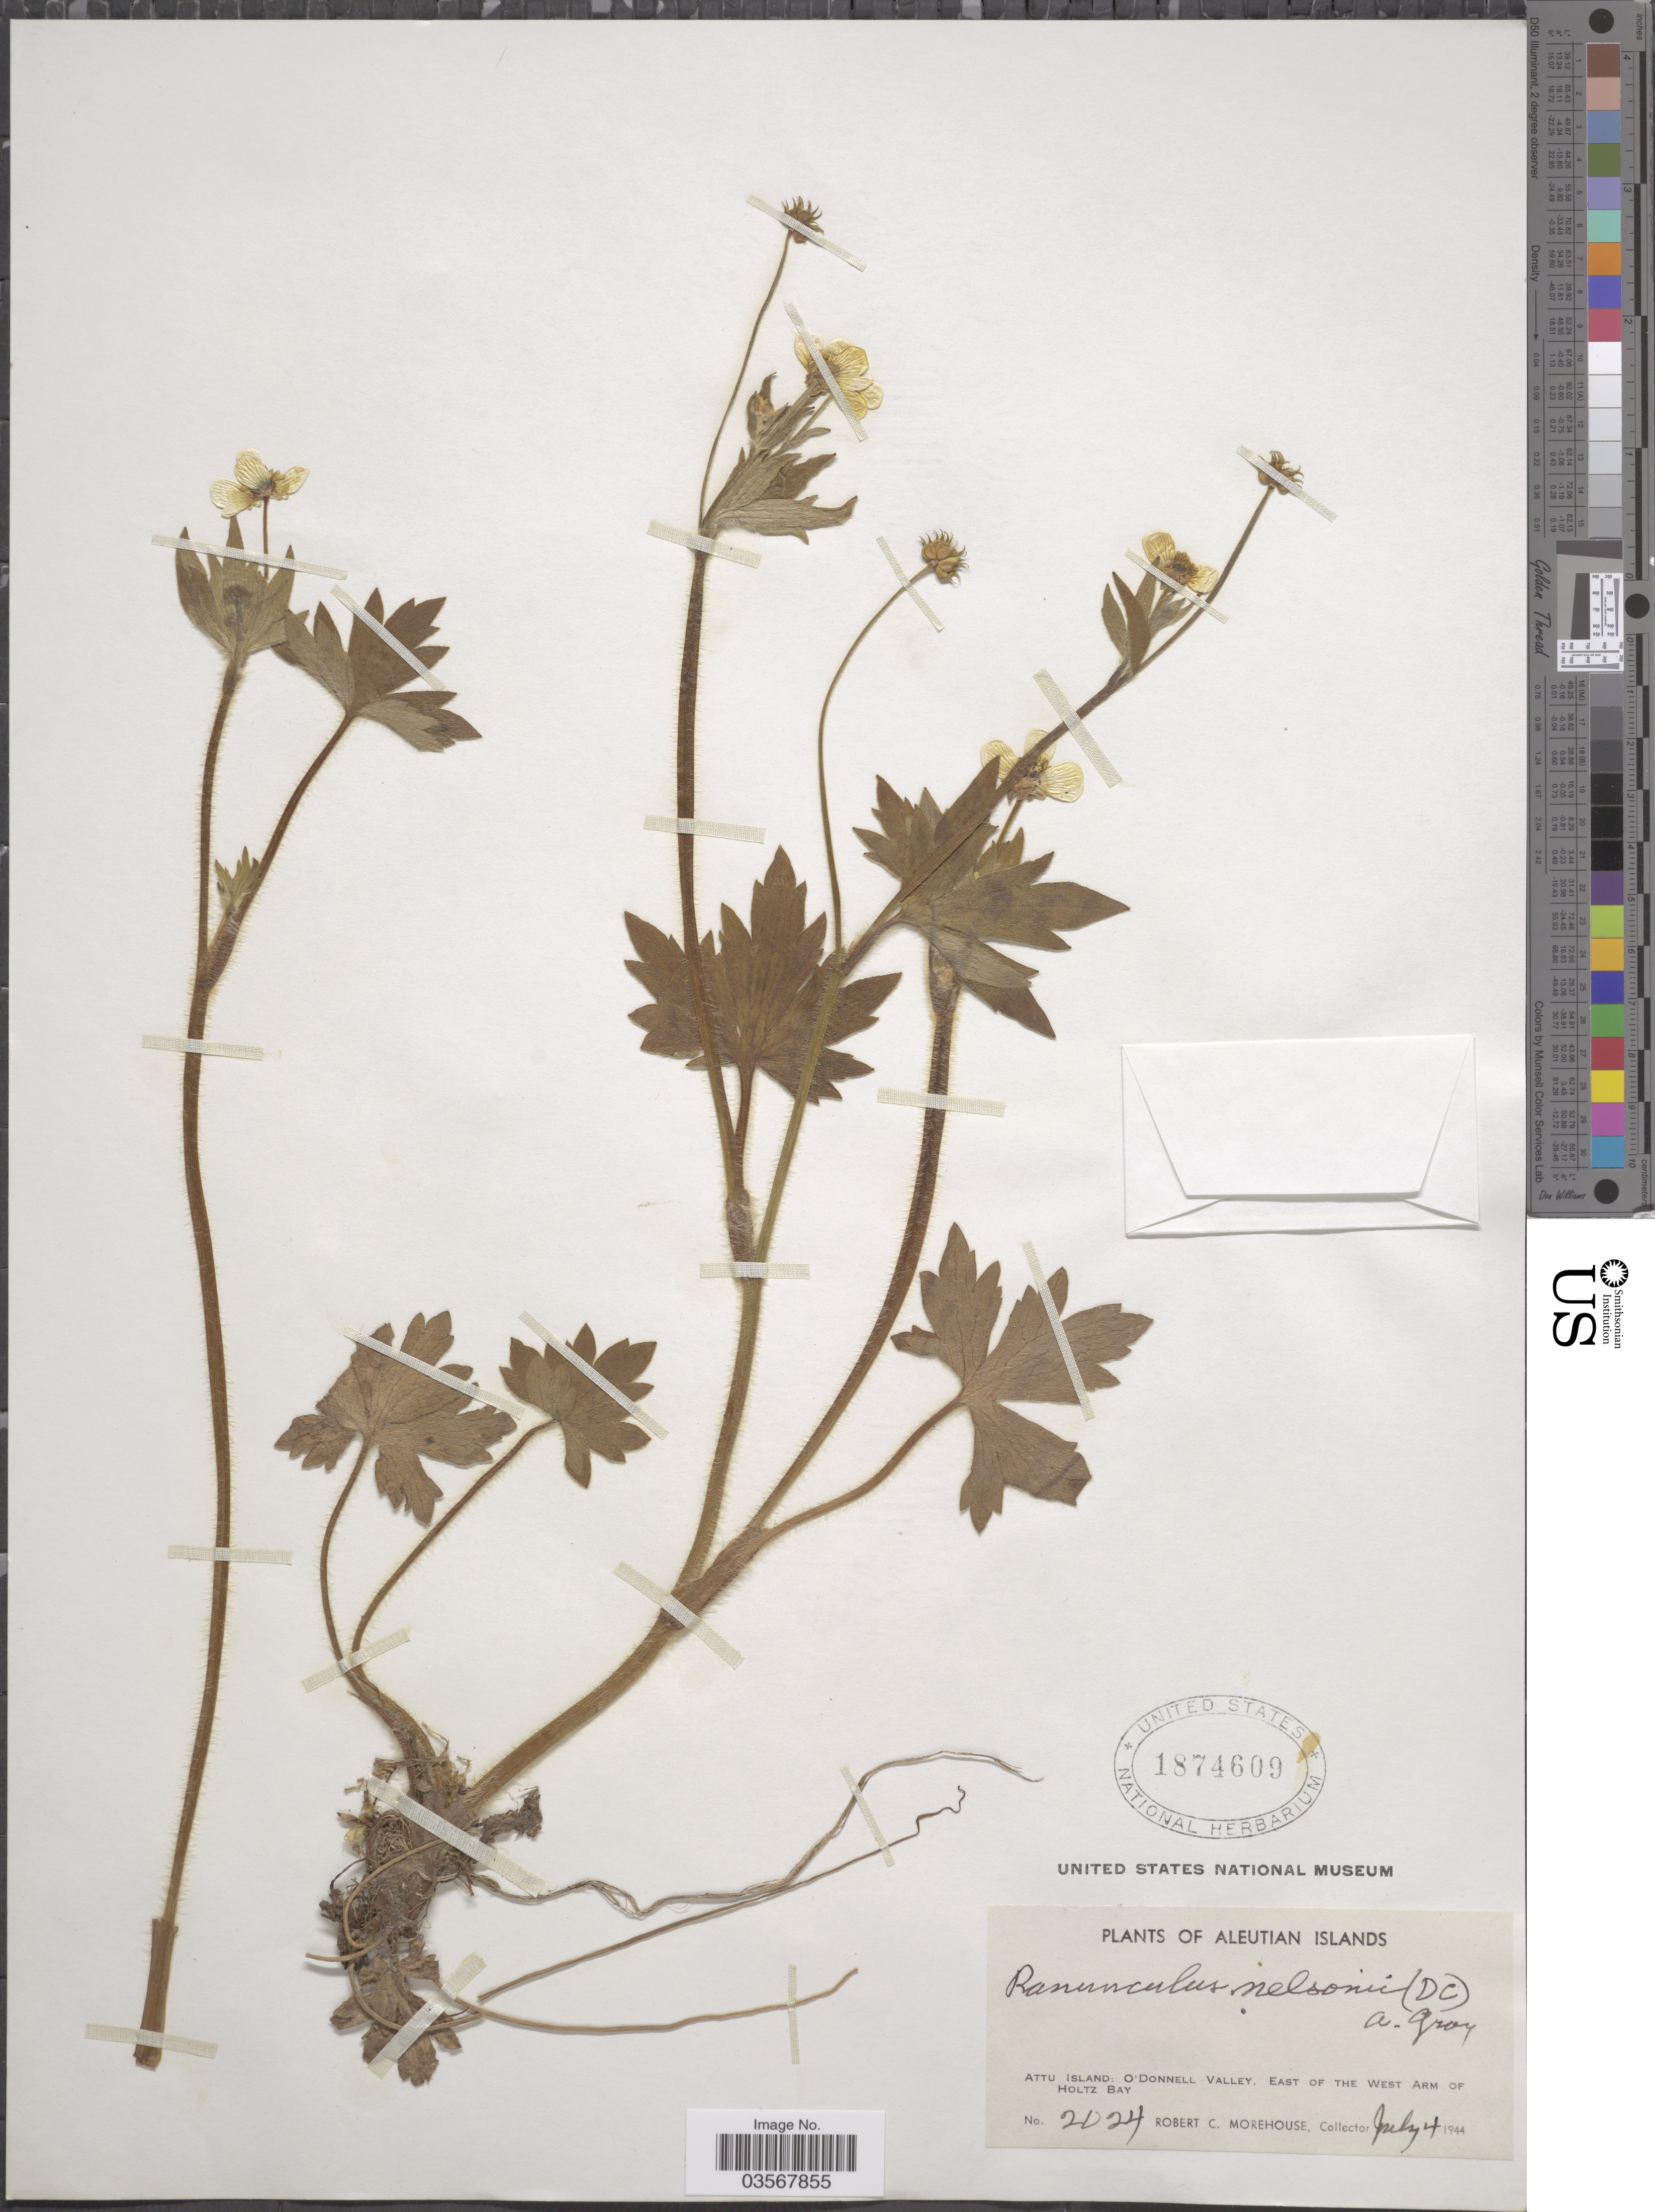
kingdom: Plantae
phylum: Tracheophyta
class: Magnoliopsida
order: Ranunculales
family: Ranunculaceae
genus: Ranunculus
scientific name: Ranunculus occidentalis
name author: Nutt.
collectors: R. Morehouse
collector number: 2024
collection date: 1944-07-04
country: United States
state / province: Alaska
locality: Aleutian Islands. Attu Island: O'Donnell Valley, East of the West Arm of Holtz Bay.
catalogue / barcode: US 1874609